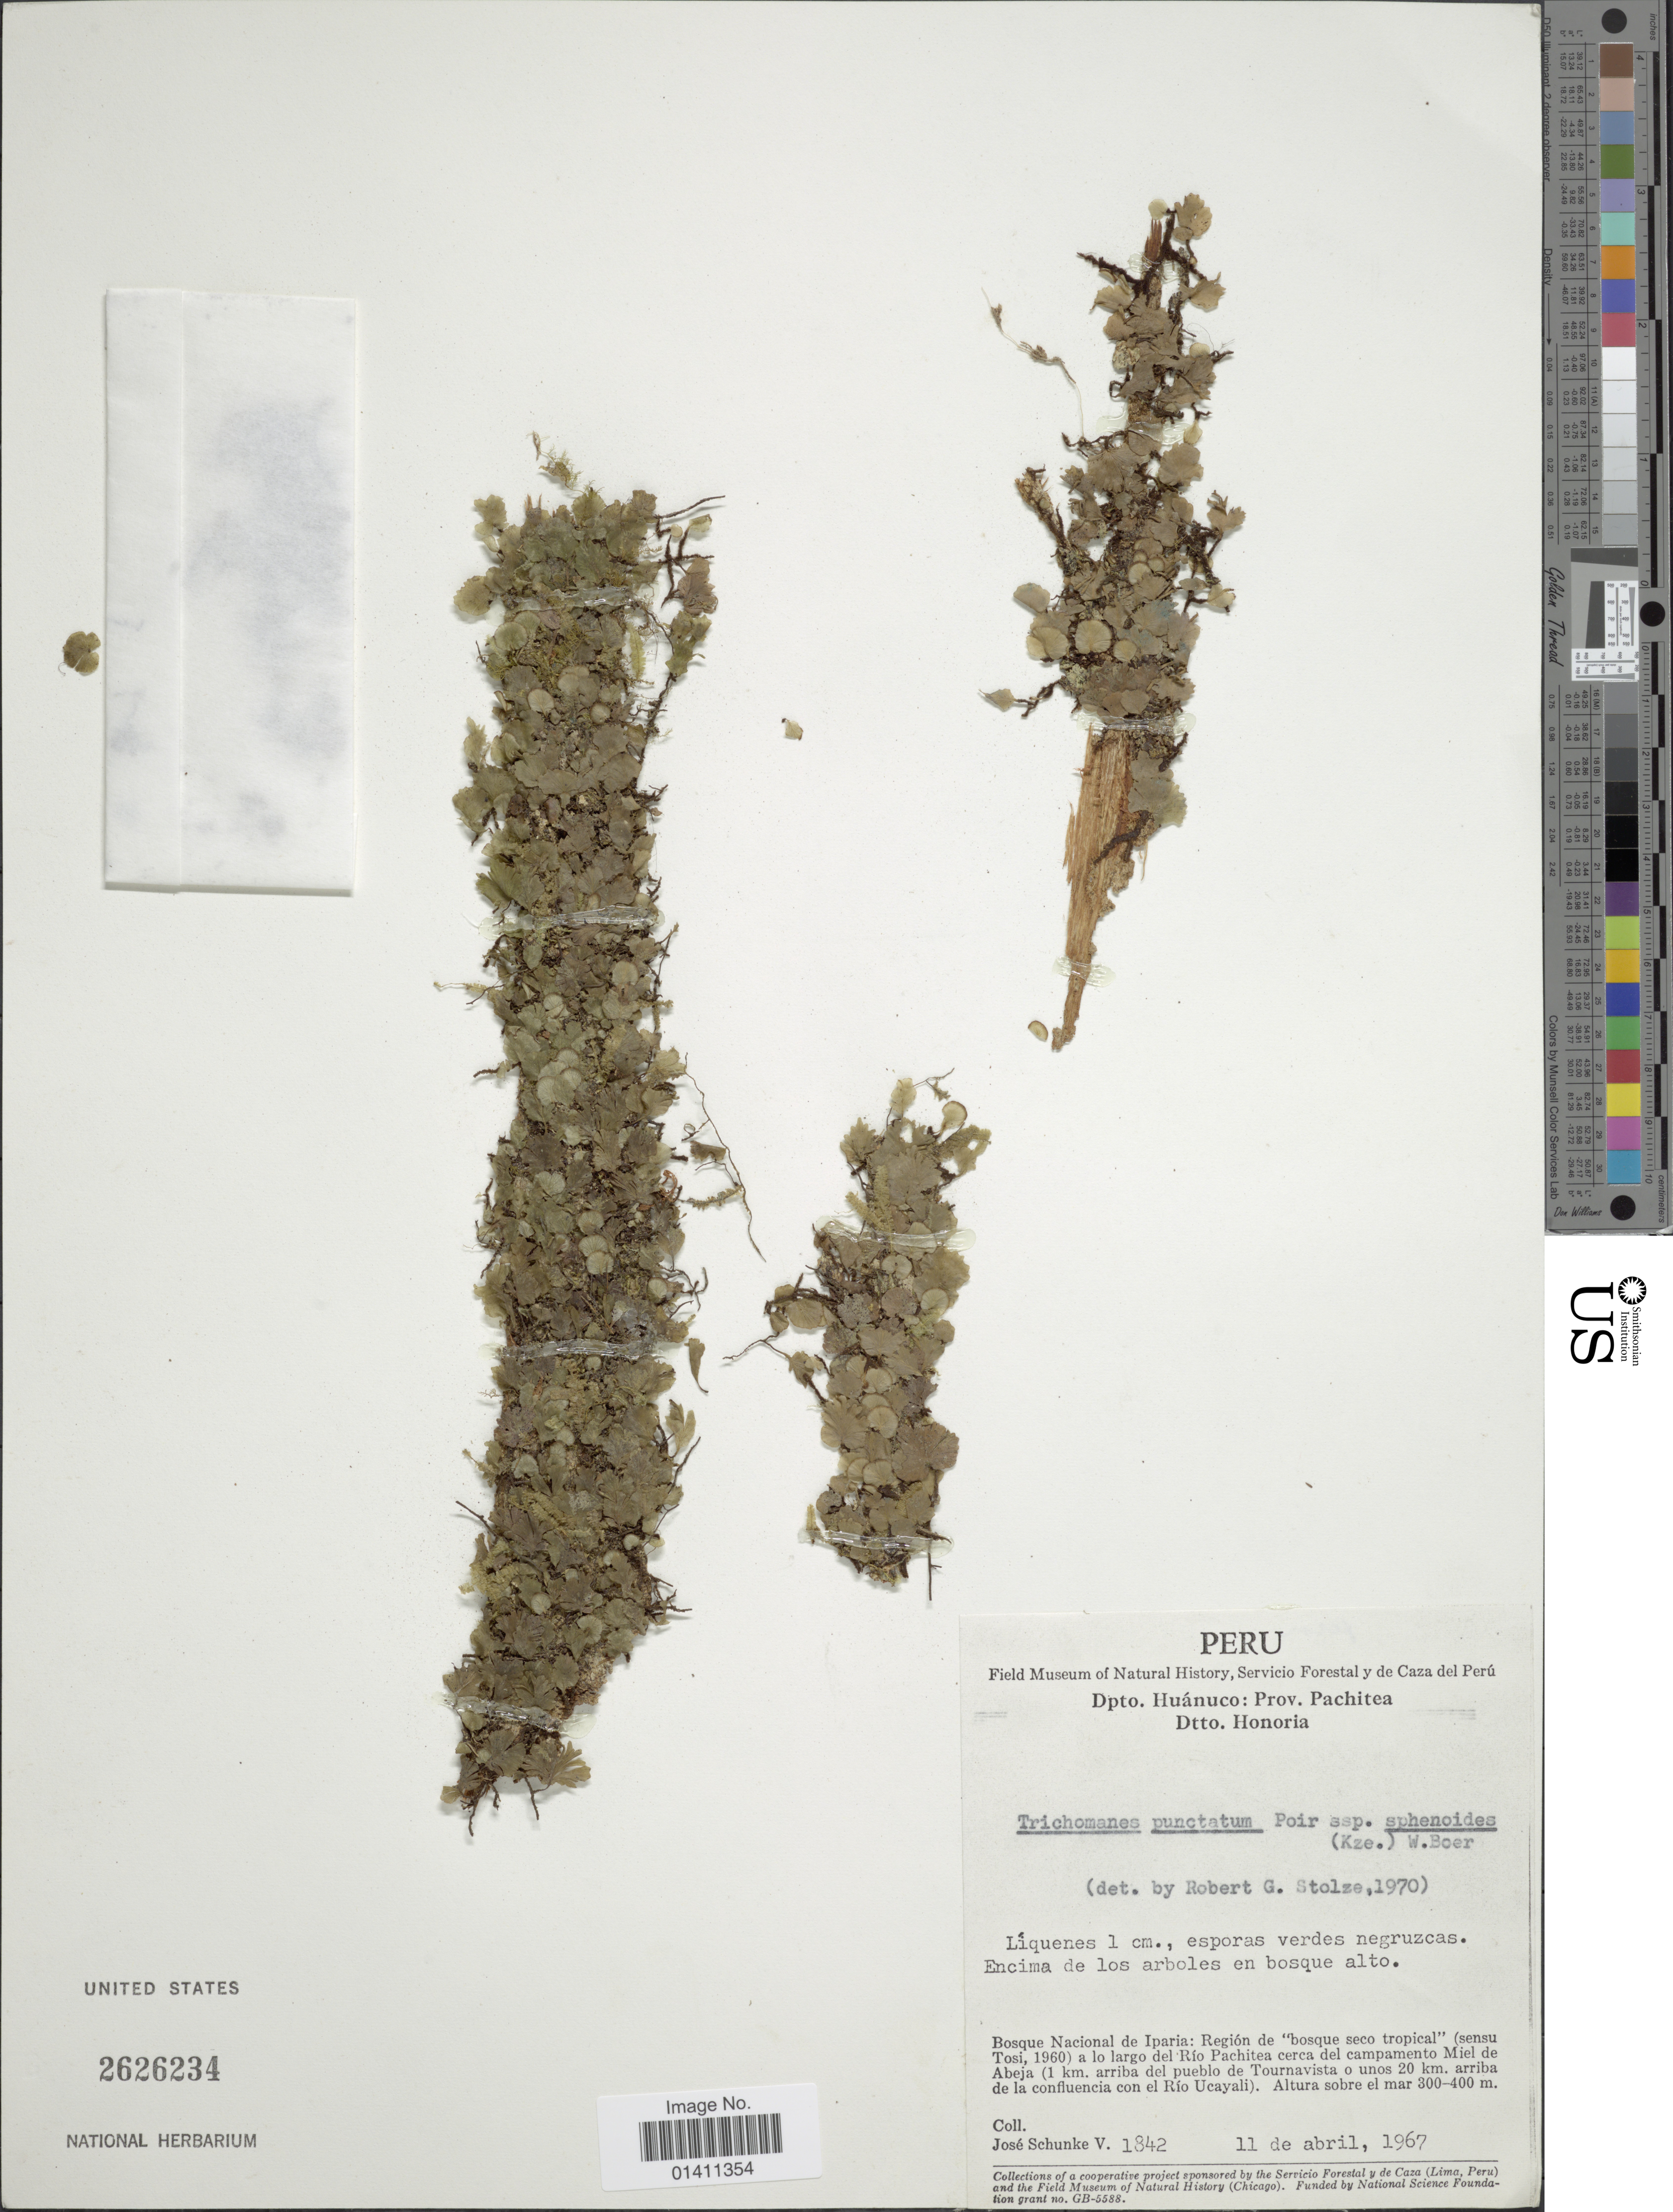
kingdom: Plantae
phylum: Tracheophyta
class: Polypodiopsida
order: Hymenophyllales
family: Hymenophyllaceae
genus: Didymoglossum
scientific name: Didymoglossum punctatum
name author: (Poir.) Desv.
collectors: J. Schunke Vigo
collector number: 1842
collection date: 1967-04-11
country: Peru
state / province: Huánuco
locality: Prov. Pachitea. Dtto. Honoria. Bosque Nacional de Iparia: Region de 'bosque seco tropical' (sensu Tosi) a lo largo del Rio Pachitea cerca del campamento Miel de Abejo (1 km. arriba del pueblo de Tournavista o unos 20 km arriba de la confluencia con el Rio Ucayali).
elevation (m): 300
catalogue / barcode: US 2626234